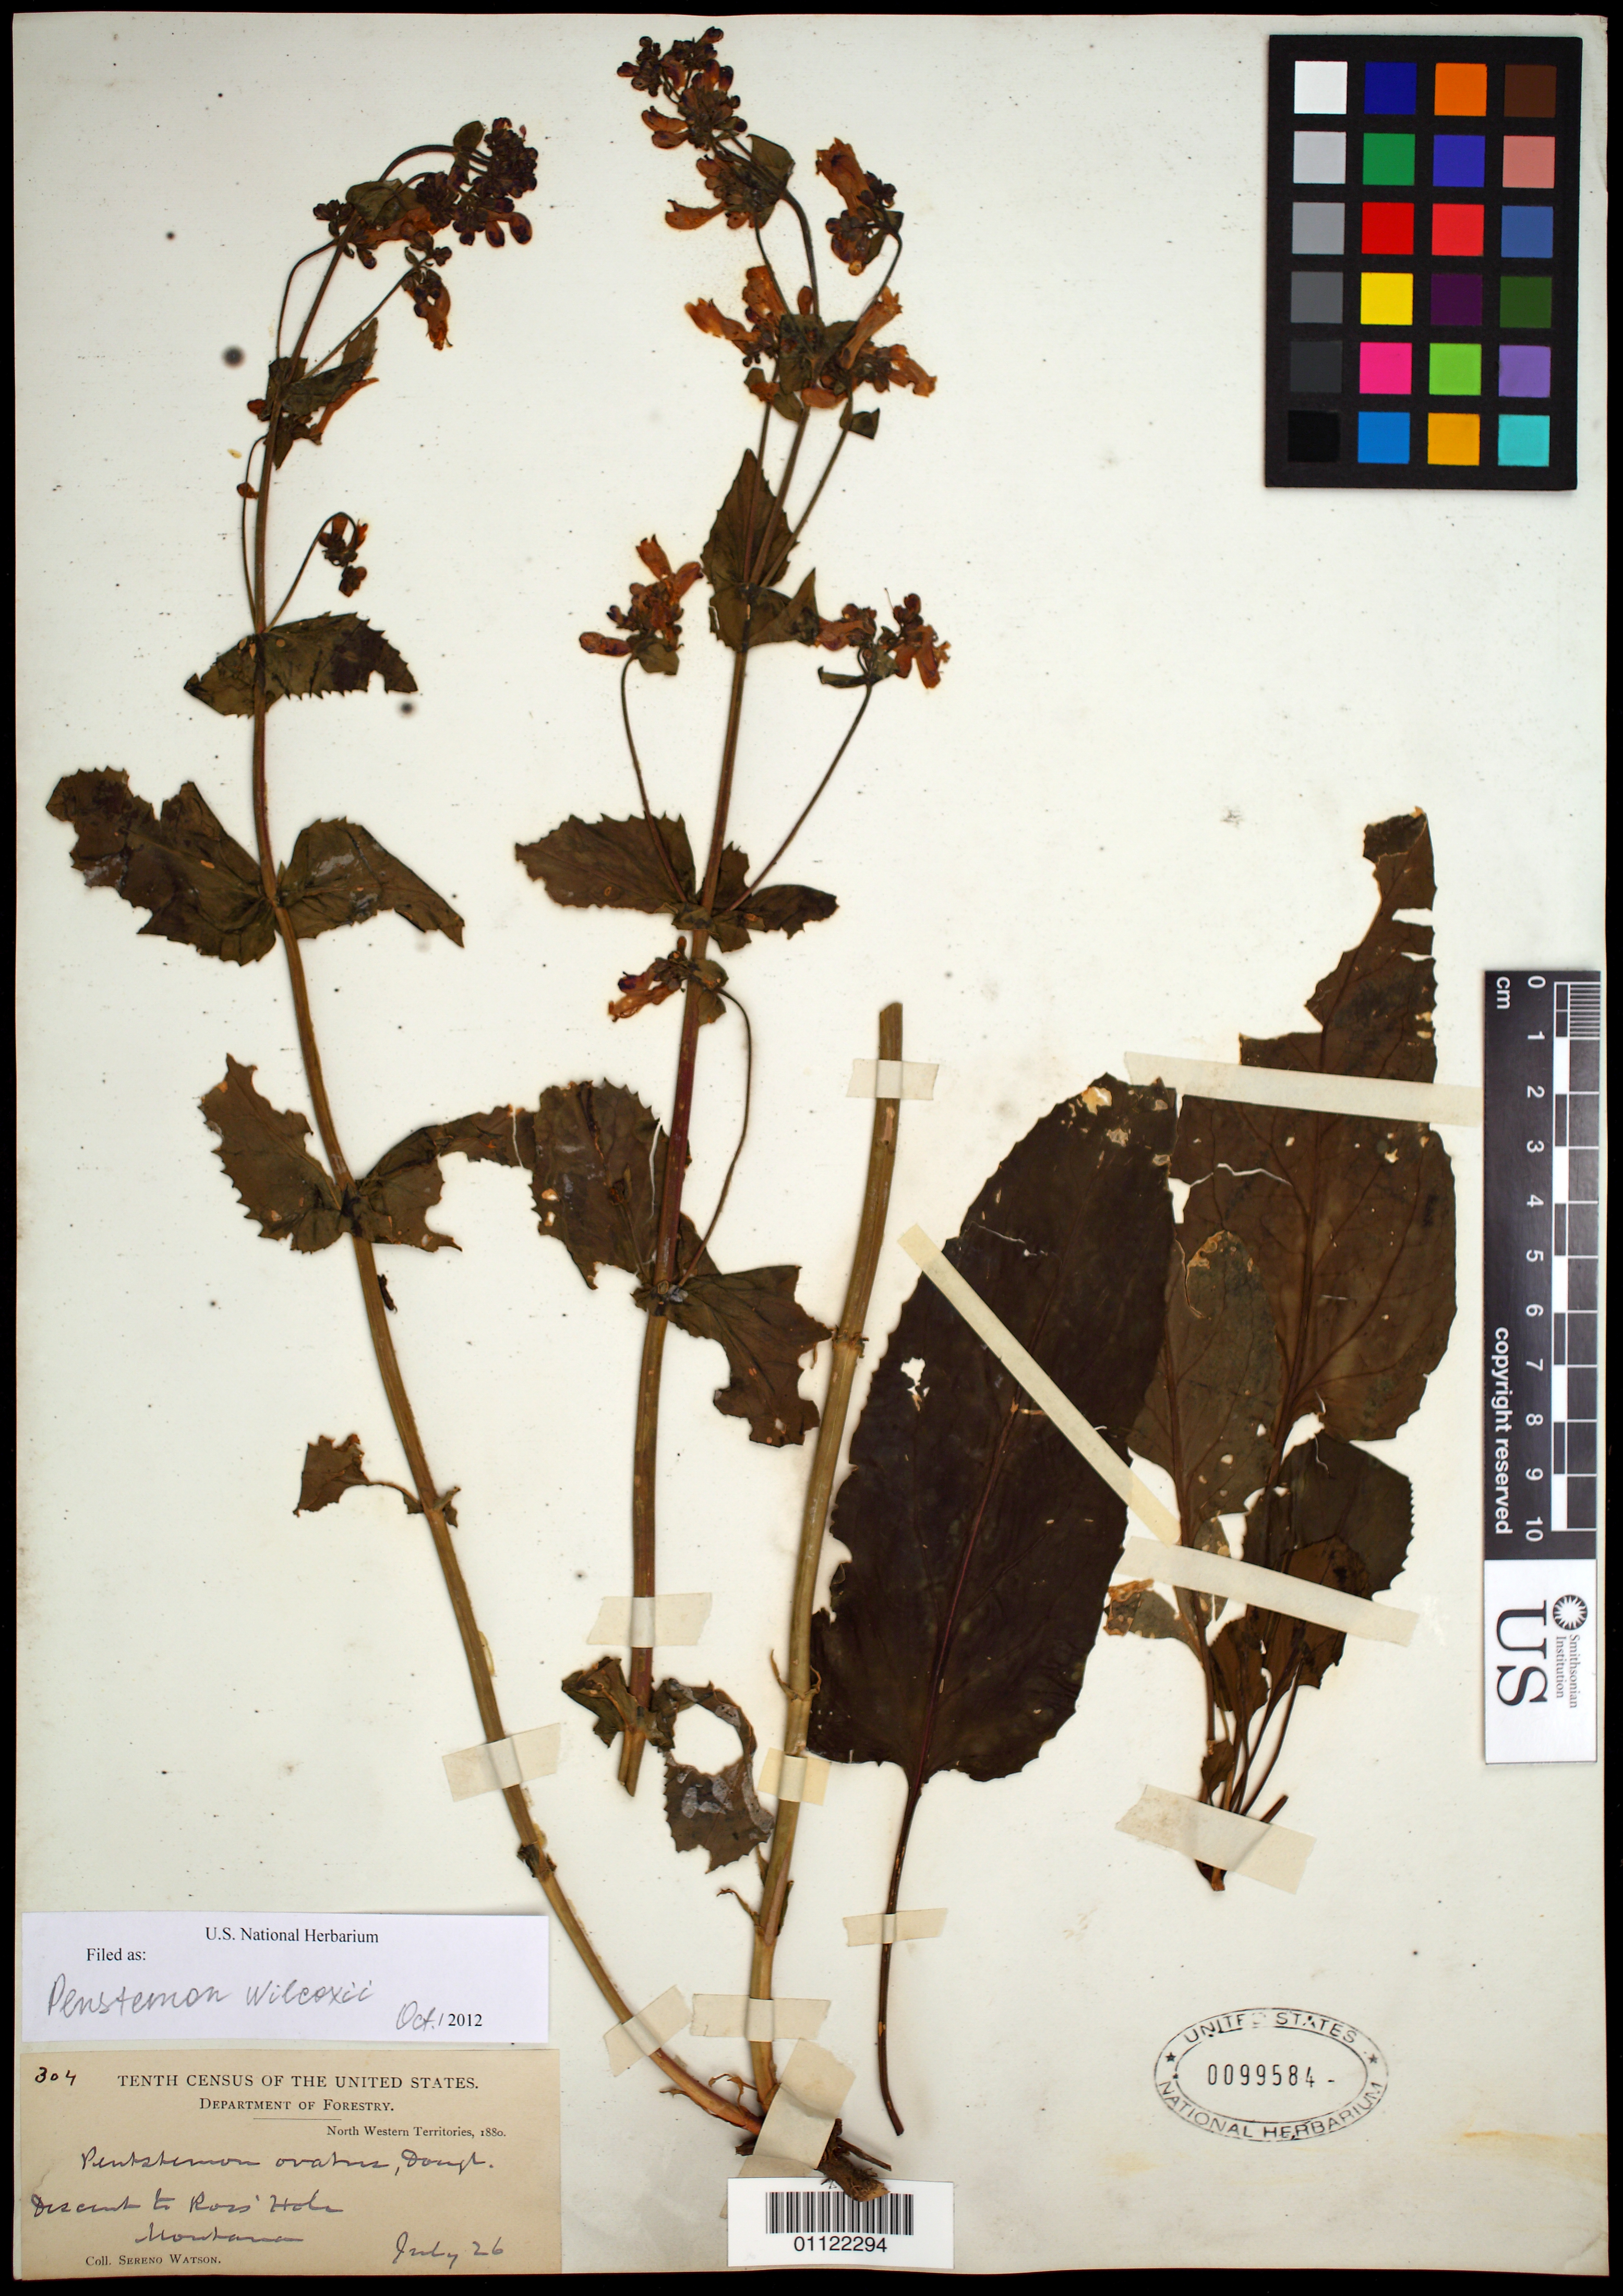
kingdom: Plantae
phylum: Tracheophyta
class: Magnoliopsida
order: Lamiales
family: Plantaginaceae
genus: Penstemon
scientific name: Penstemon wilcoxii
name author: Rydb.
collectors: S. Watson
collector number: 304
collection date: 1880-07-26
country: United States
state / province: Montana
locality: [De..] to Rosi Hole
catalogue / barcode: US 99584